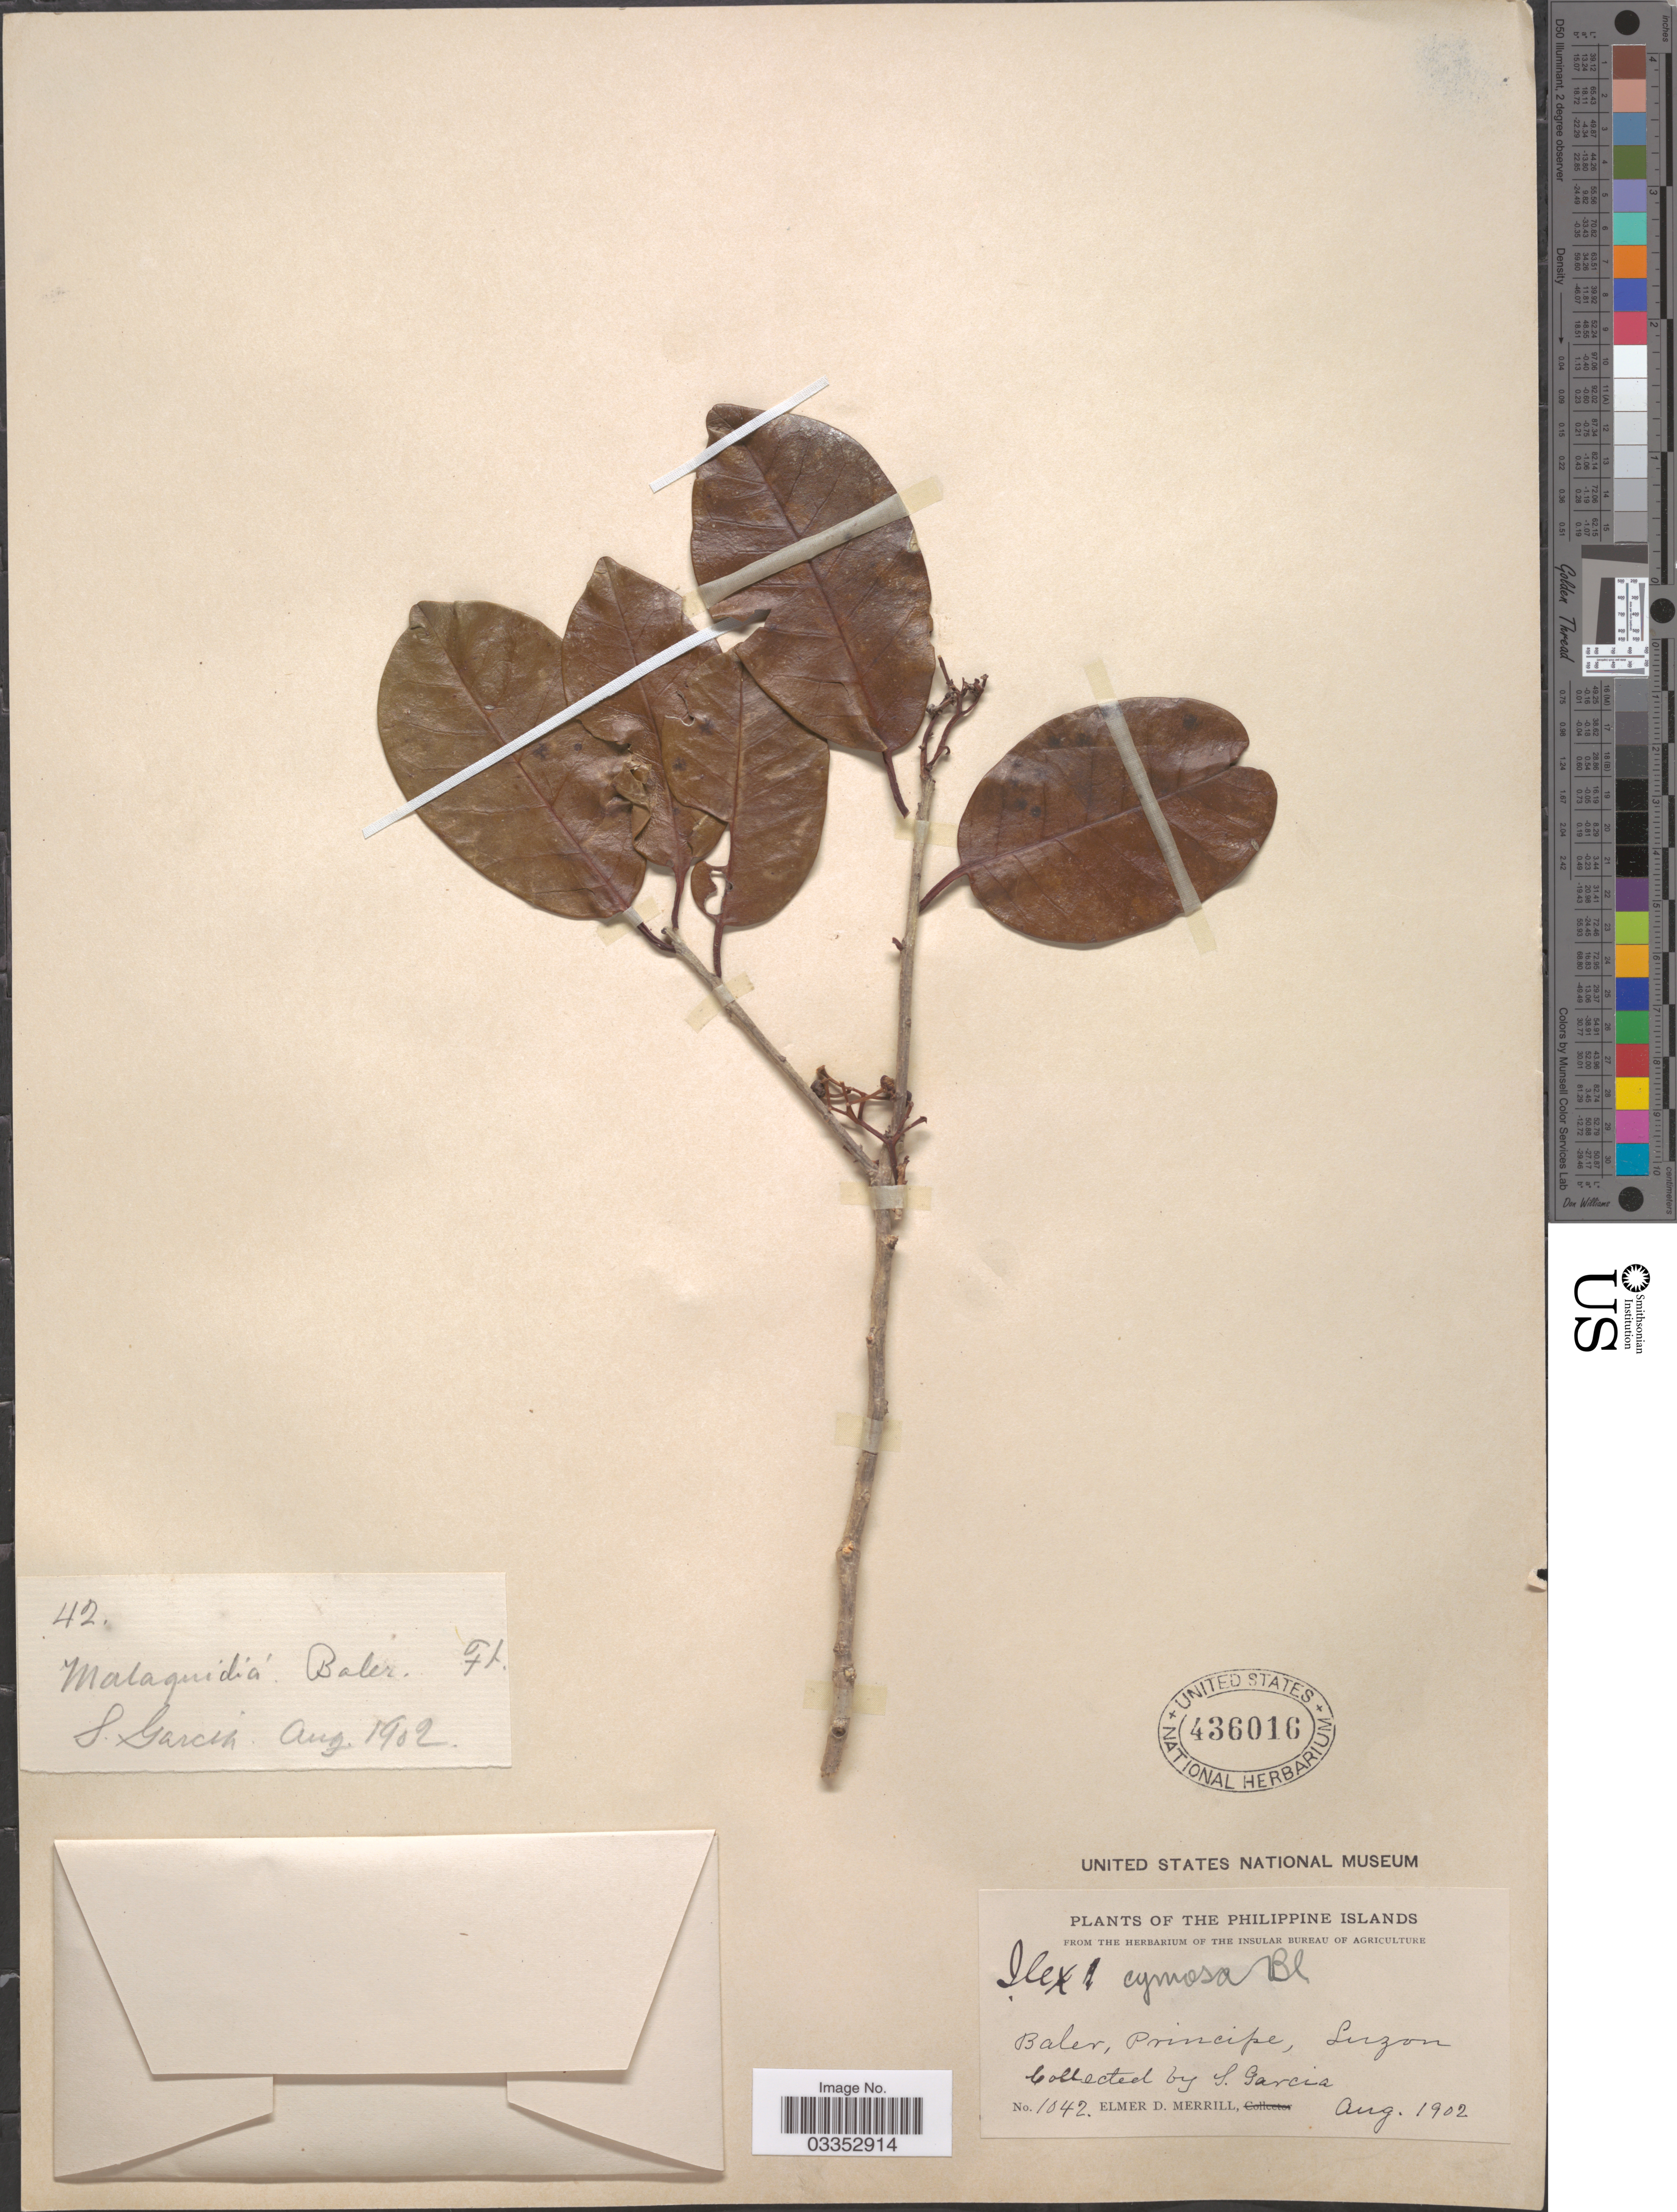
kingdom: Plantae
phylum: Tracheophyta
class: Magnoliopsida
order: Aquifoliales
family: Aquifoliaceae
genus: Ilex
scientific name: Ilex cymosa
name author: Blume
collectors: E. D. Merrill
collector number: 1042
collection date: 1902-08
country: Philippines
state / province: Central Luzon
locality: Baler, Principe, Luzon.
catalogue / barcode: US 436016